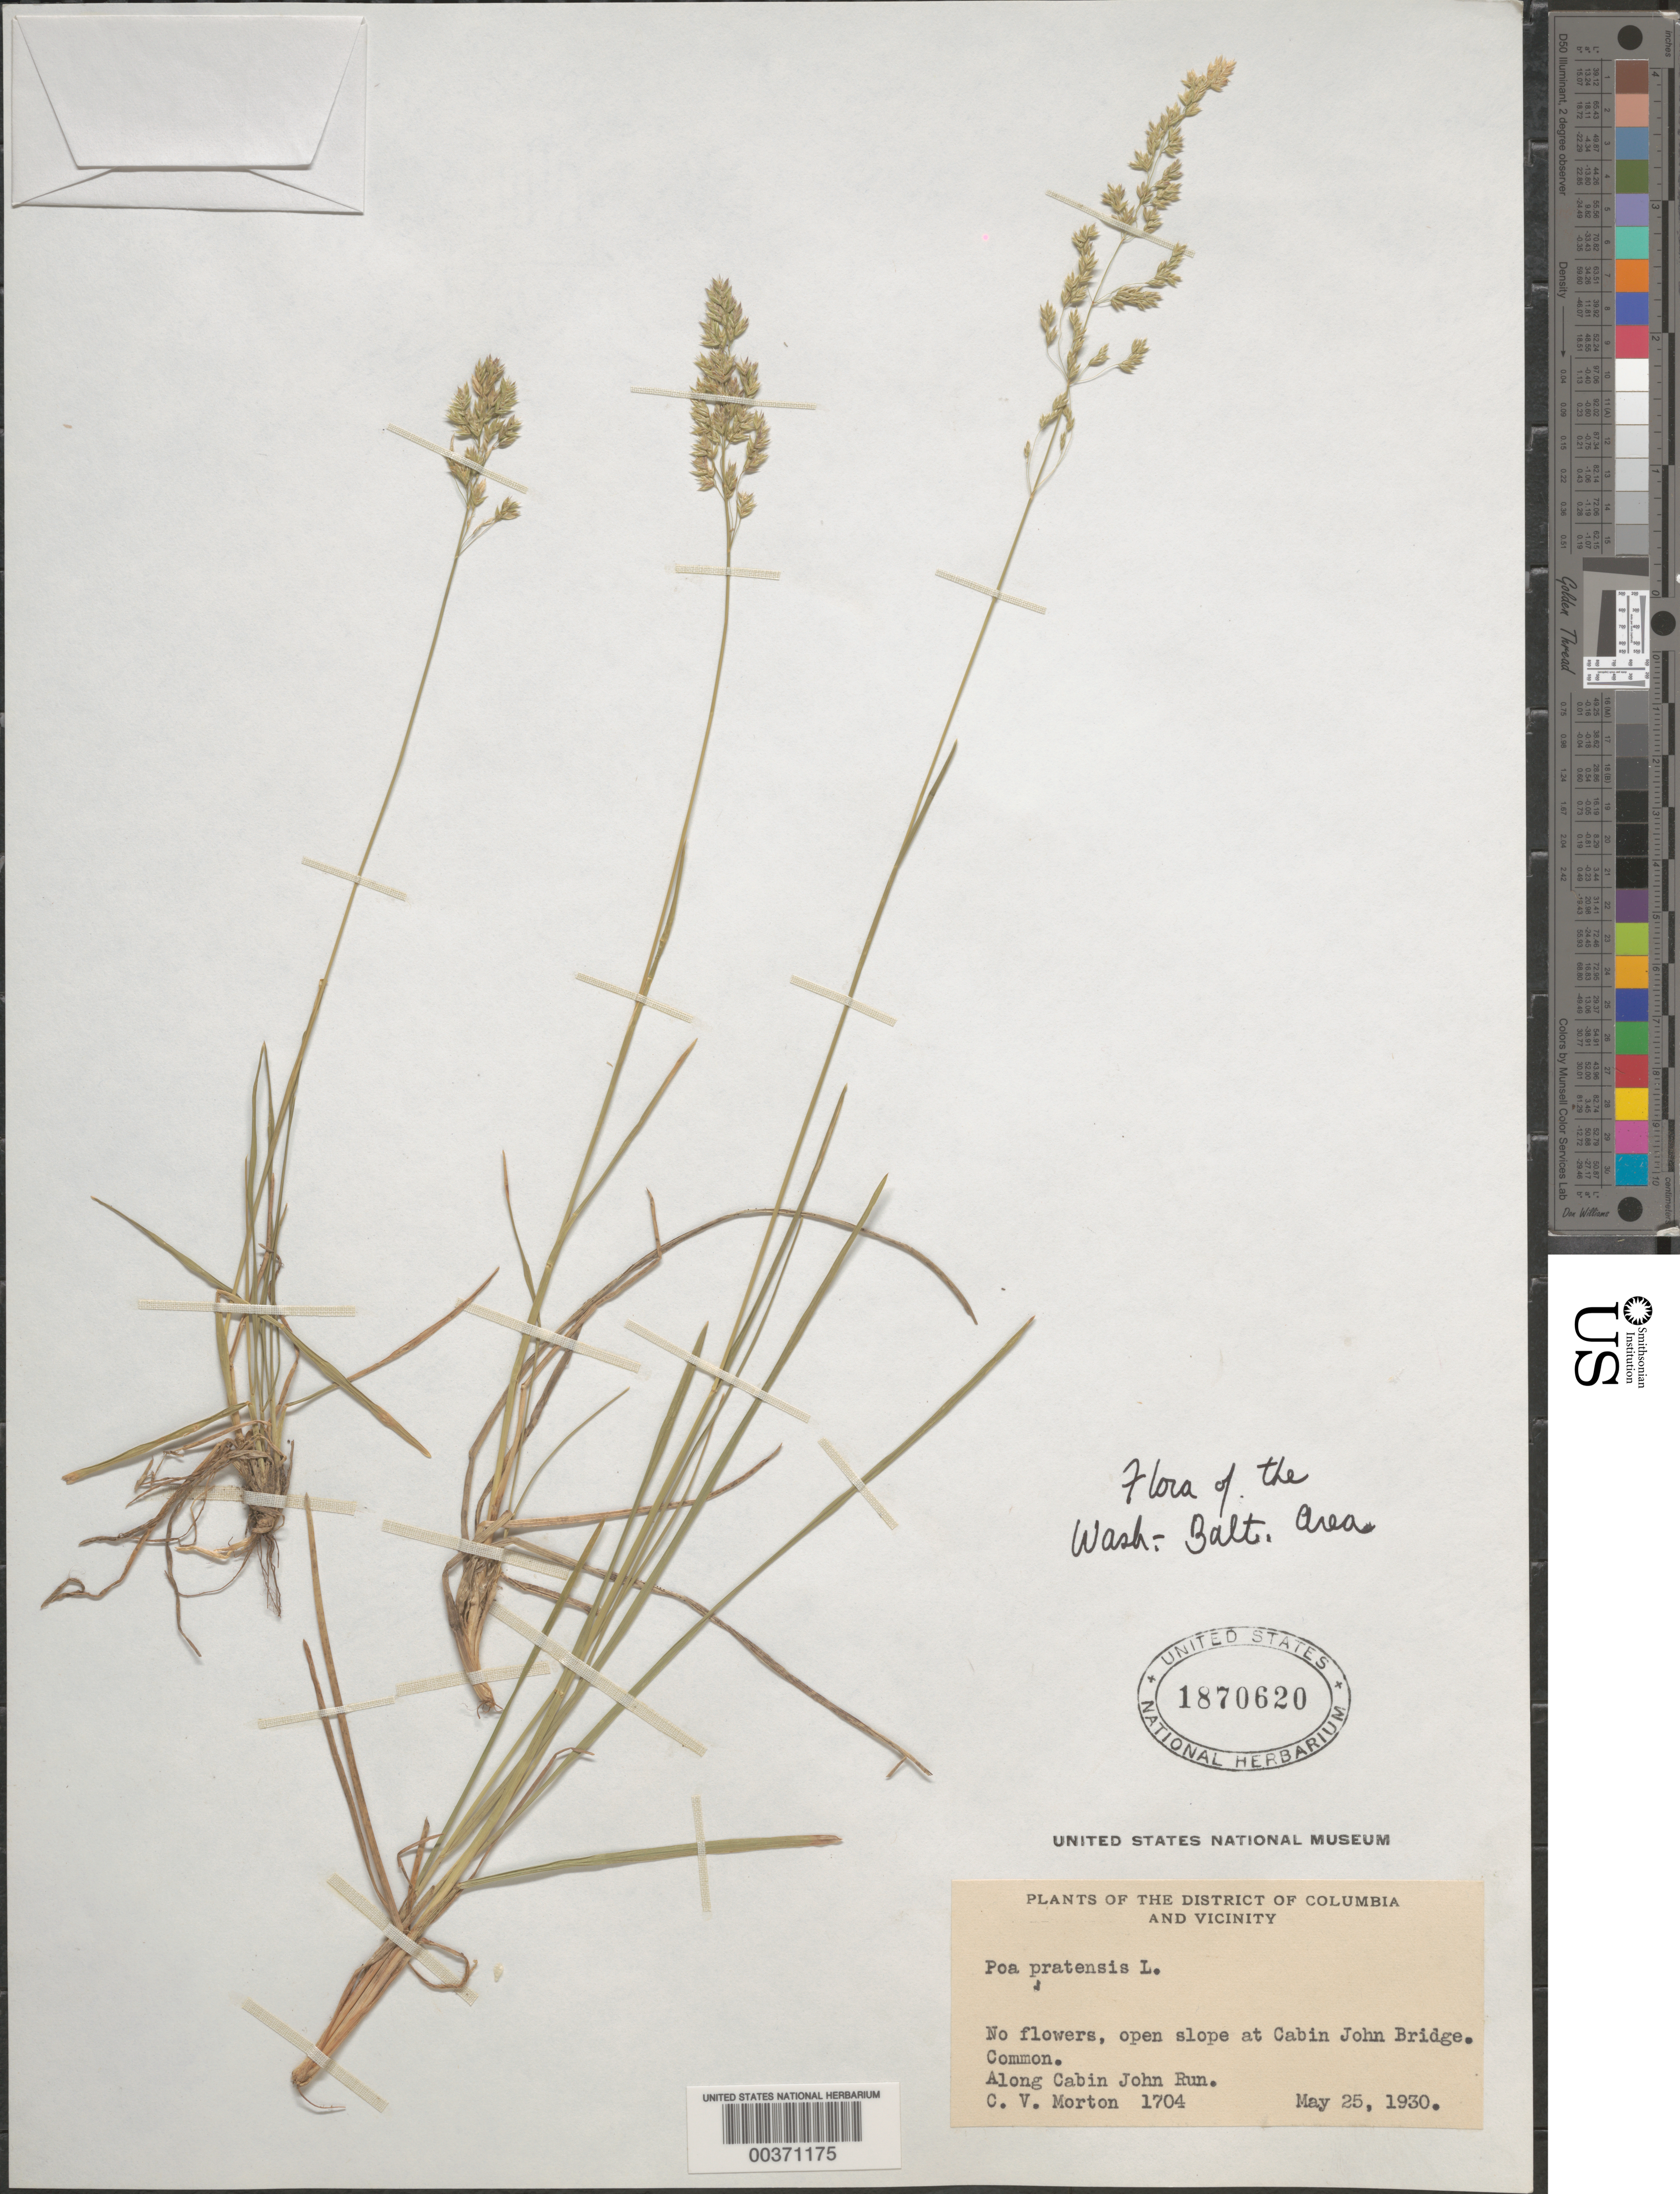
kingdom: Plantae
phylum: Tracheophyta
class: Liliopsida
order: Poales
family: Poaceae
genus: Poa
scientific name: Poa pratensis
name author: L.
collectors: C. V. Morton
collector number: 1704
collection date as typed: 25 May 1930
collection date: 1930-05-25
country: United States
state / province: Maryland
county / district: Montgomery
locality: Cabin John Bridge C. & O. Canal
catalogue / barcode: US 1870620